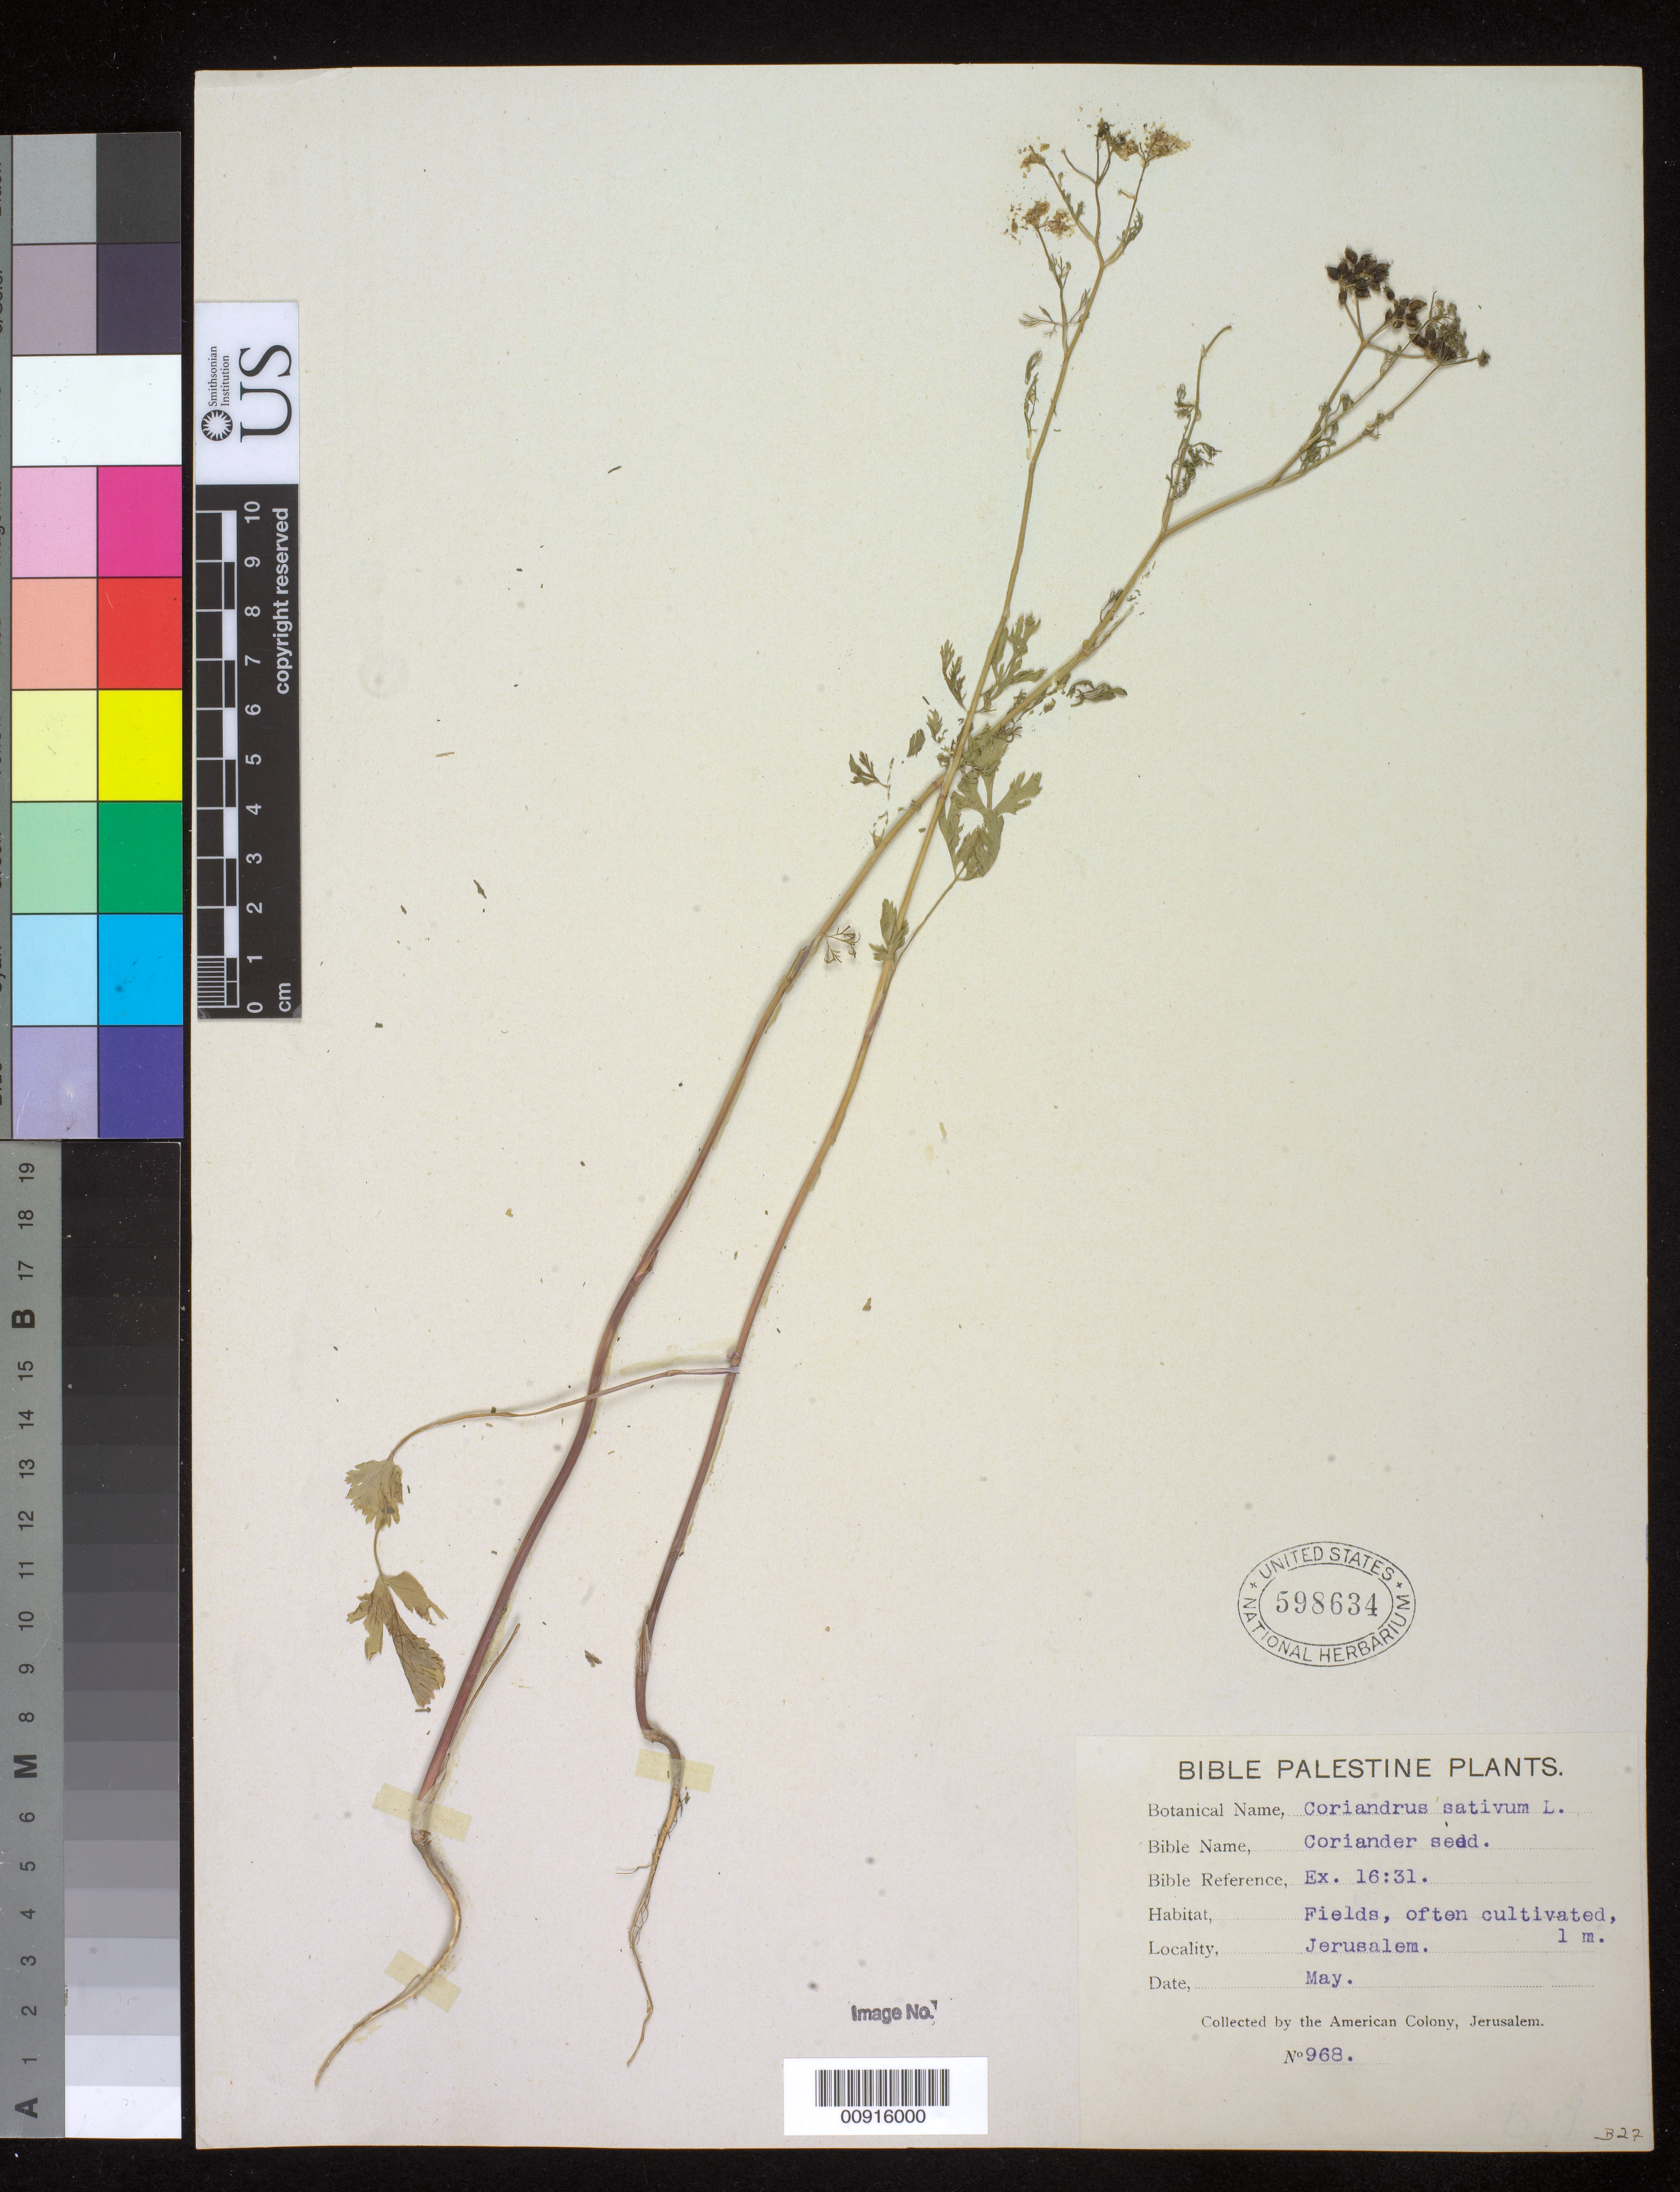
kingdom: Plantae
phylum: Tracheophyta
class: Magnoliopsida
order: Apiales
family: Apiaceae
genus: Coriandrum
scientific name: Coriandrum sativum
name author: L.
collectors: American Colony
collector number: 968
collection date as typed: May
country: Israel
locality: Jerusalem.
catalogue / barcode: US 598634